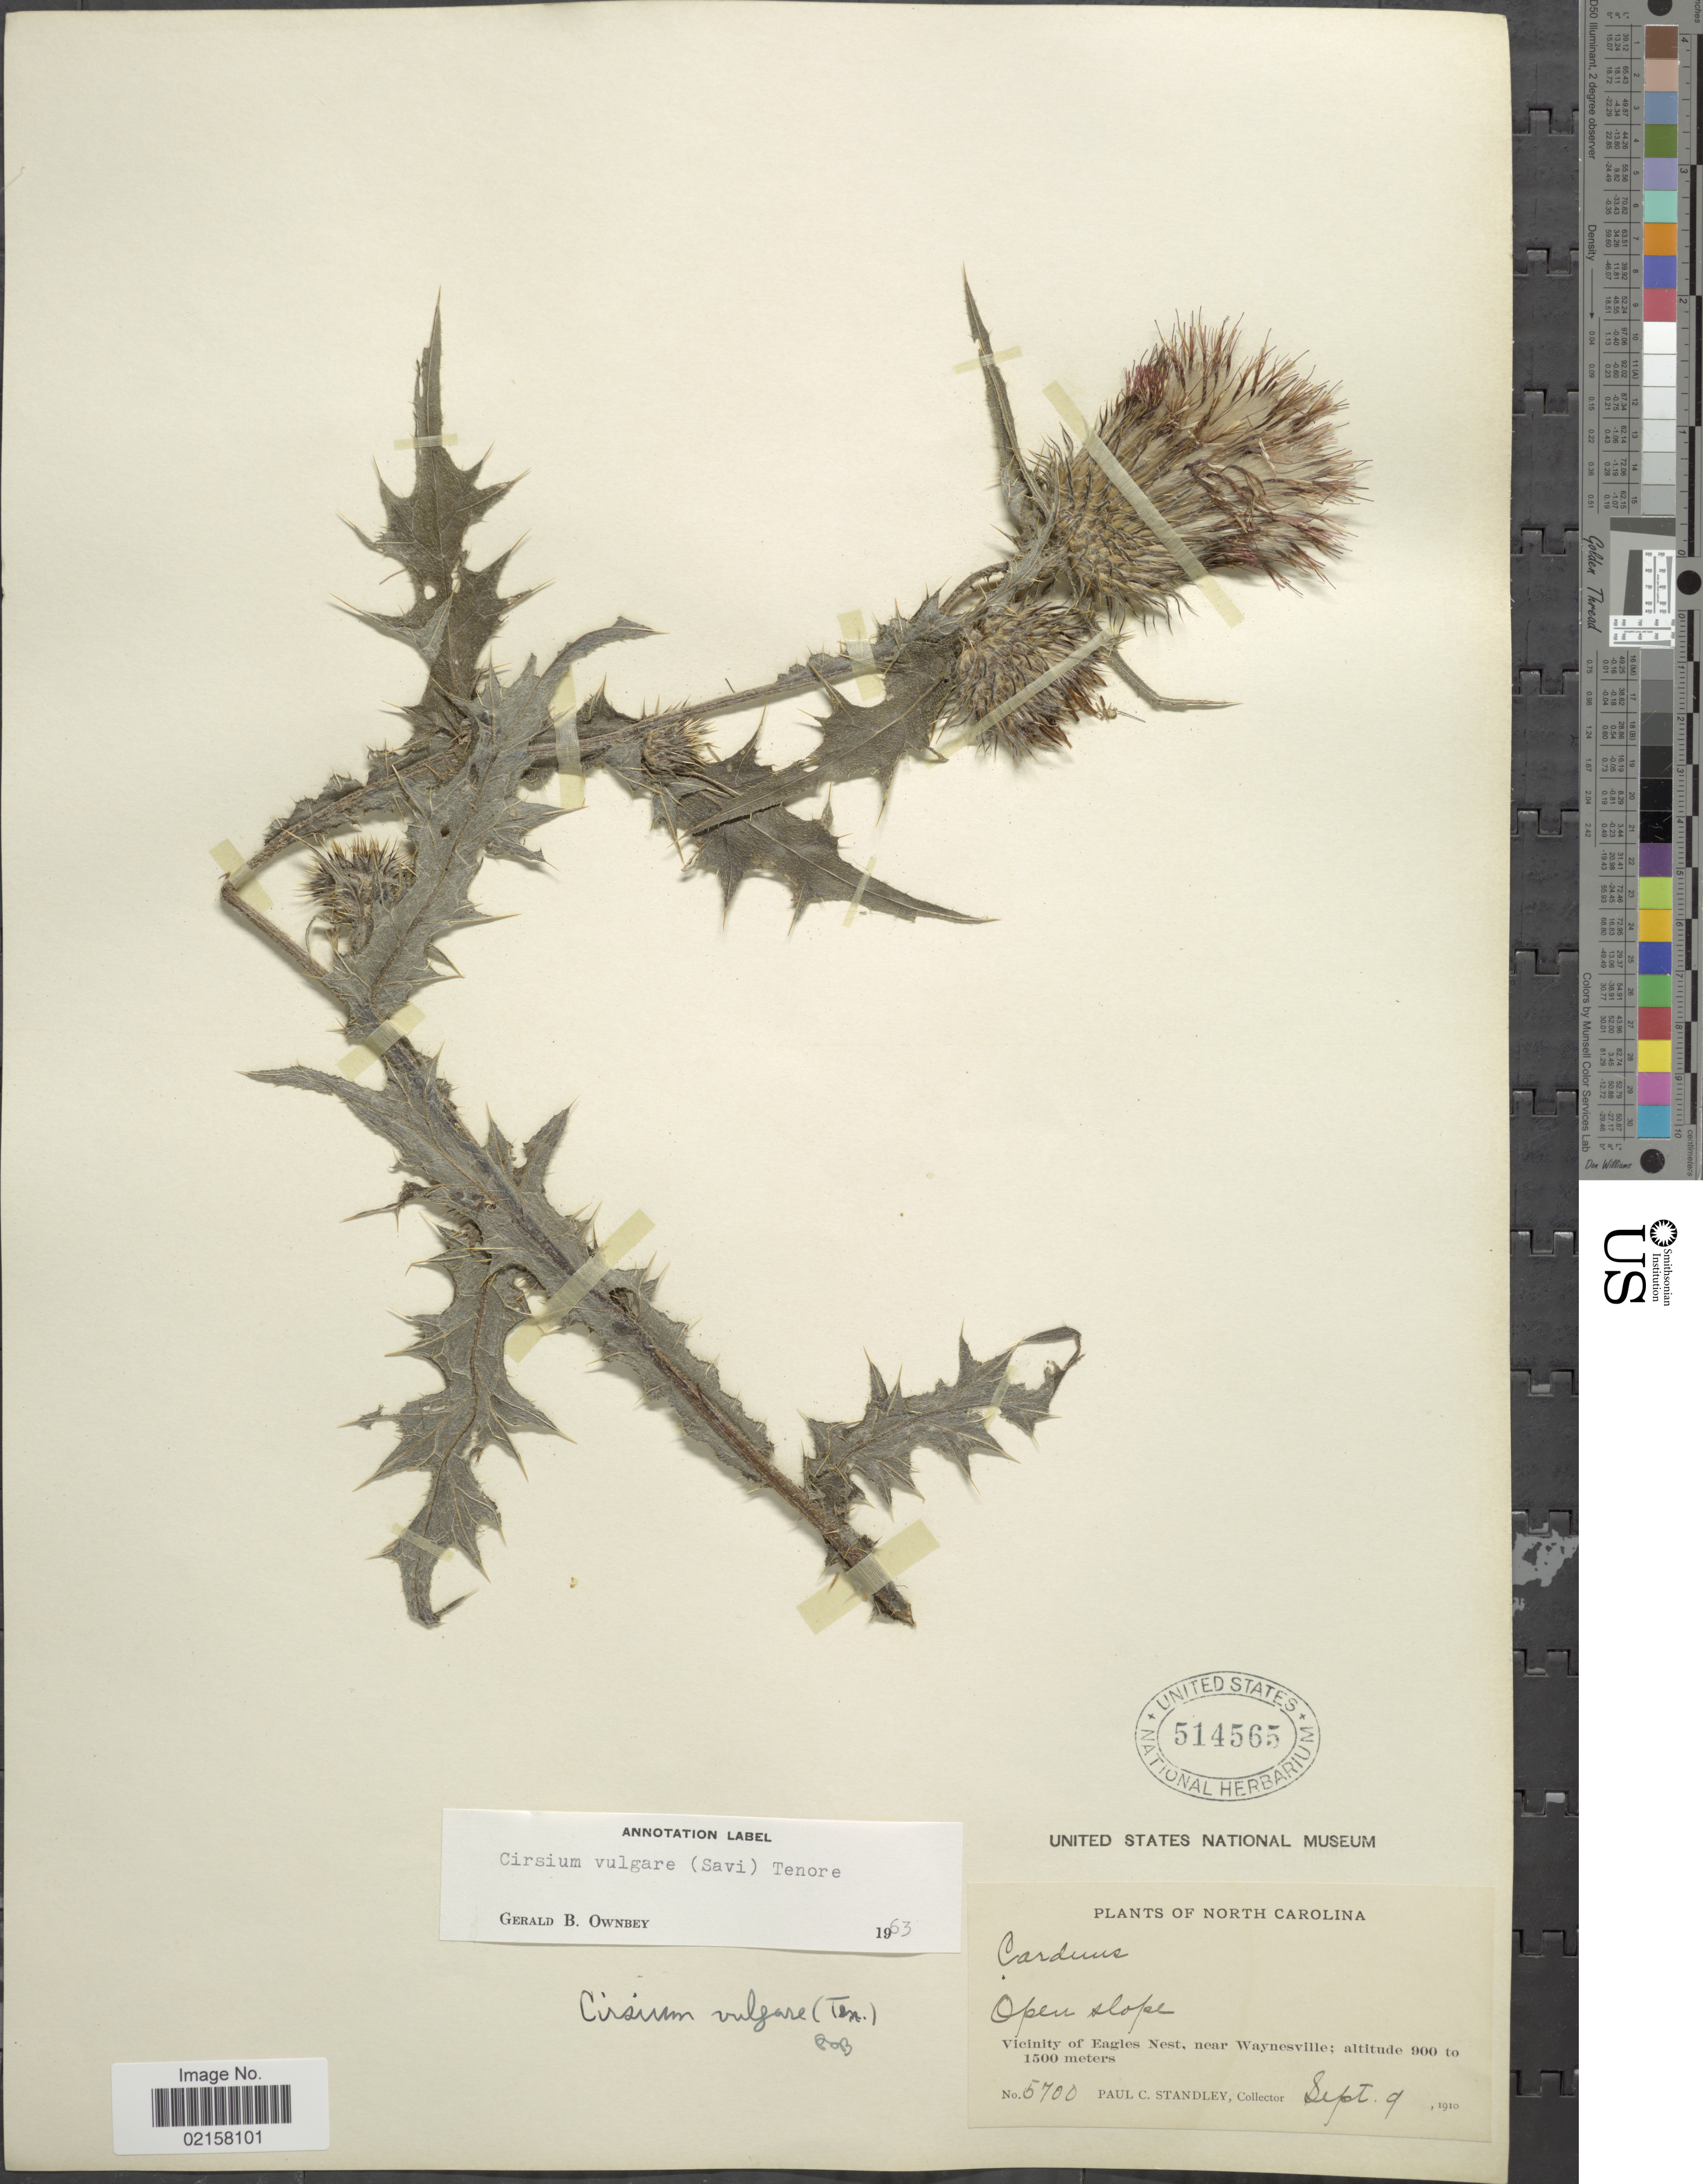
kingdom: Plantae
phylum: Tracheophyta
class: Magnoliopsida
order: Asterales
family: Asteraceae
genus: Cirsium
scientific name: Cirsium vulgare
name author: (Savi) Ten.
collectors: P. C. Standley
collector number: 5700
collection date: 1910-09-09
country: United States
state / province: North Carolina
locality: Open slope, vicinity of Eagles Nest, near Waynesville.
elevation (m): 900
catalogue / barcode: US 514565